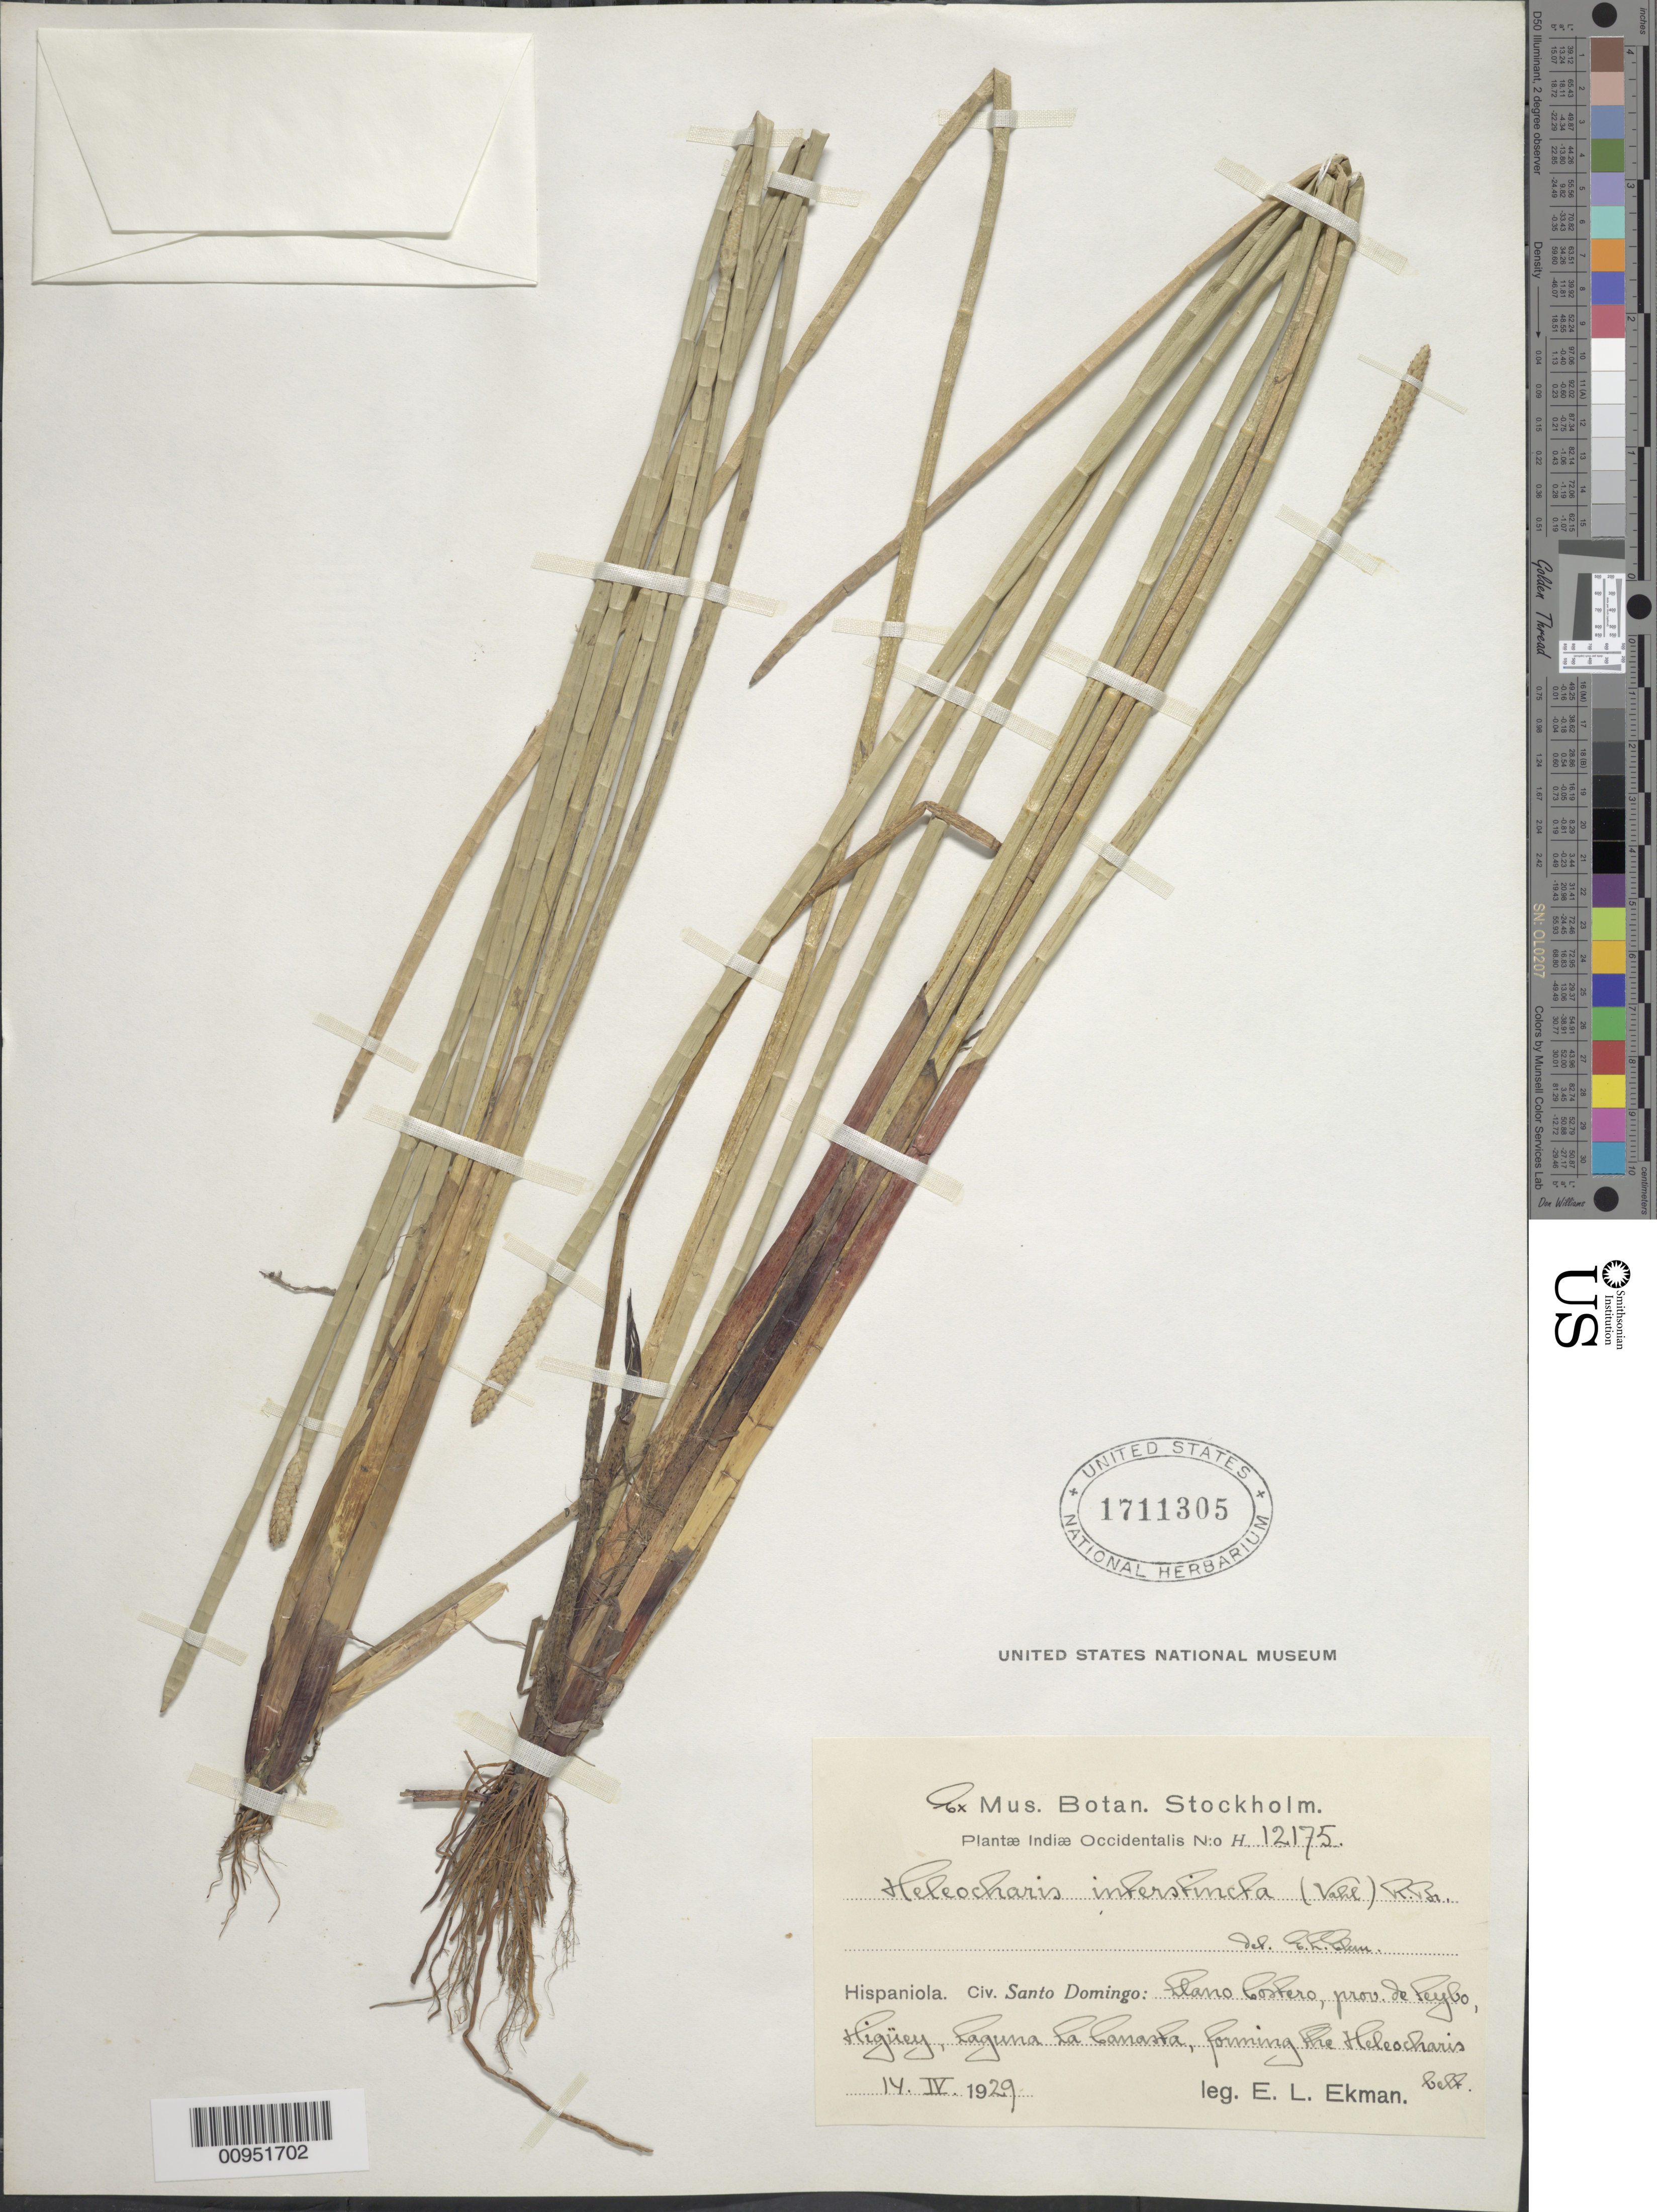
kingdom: Plantae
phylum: Tracheophyta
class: Liliopsida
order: Poales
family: Cyperaceae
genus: Eleocharis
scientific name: Eleocharis interstincta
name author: (Vahl) Roem. & Schult.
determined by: Ekman, E. L.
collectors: E. L. Ekman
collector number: H 12175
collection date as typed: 14 Apr 1929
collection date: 1929-04-14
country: Dominican Republic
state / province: El Seibo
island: Hispaniola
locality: Llano Costero, Higüey, Laguna La Camasta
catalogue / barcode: US 1711305